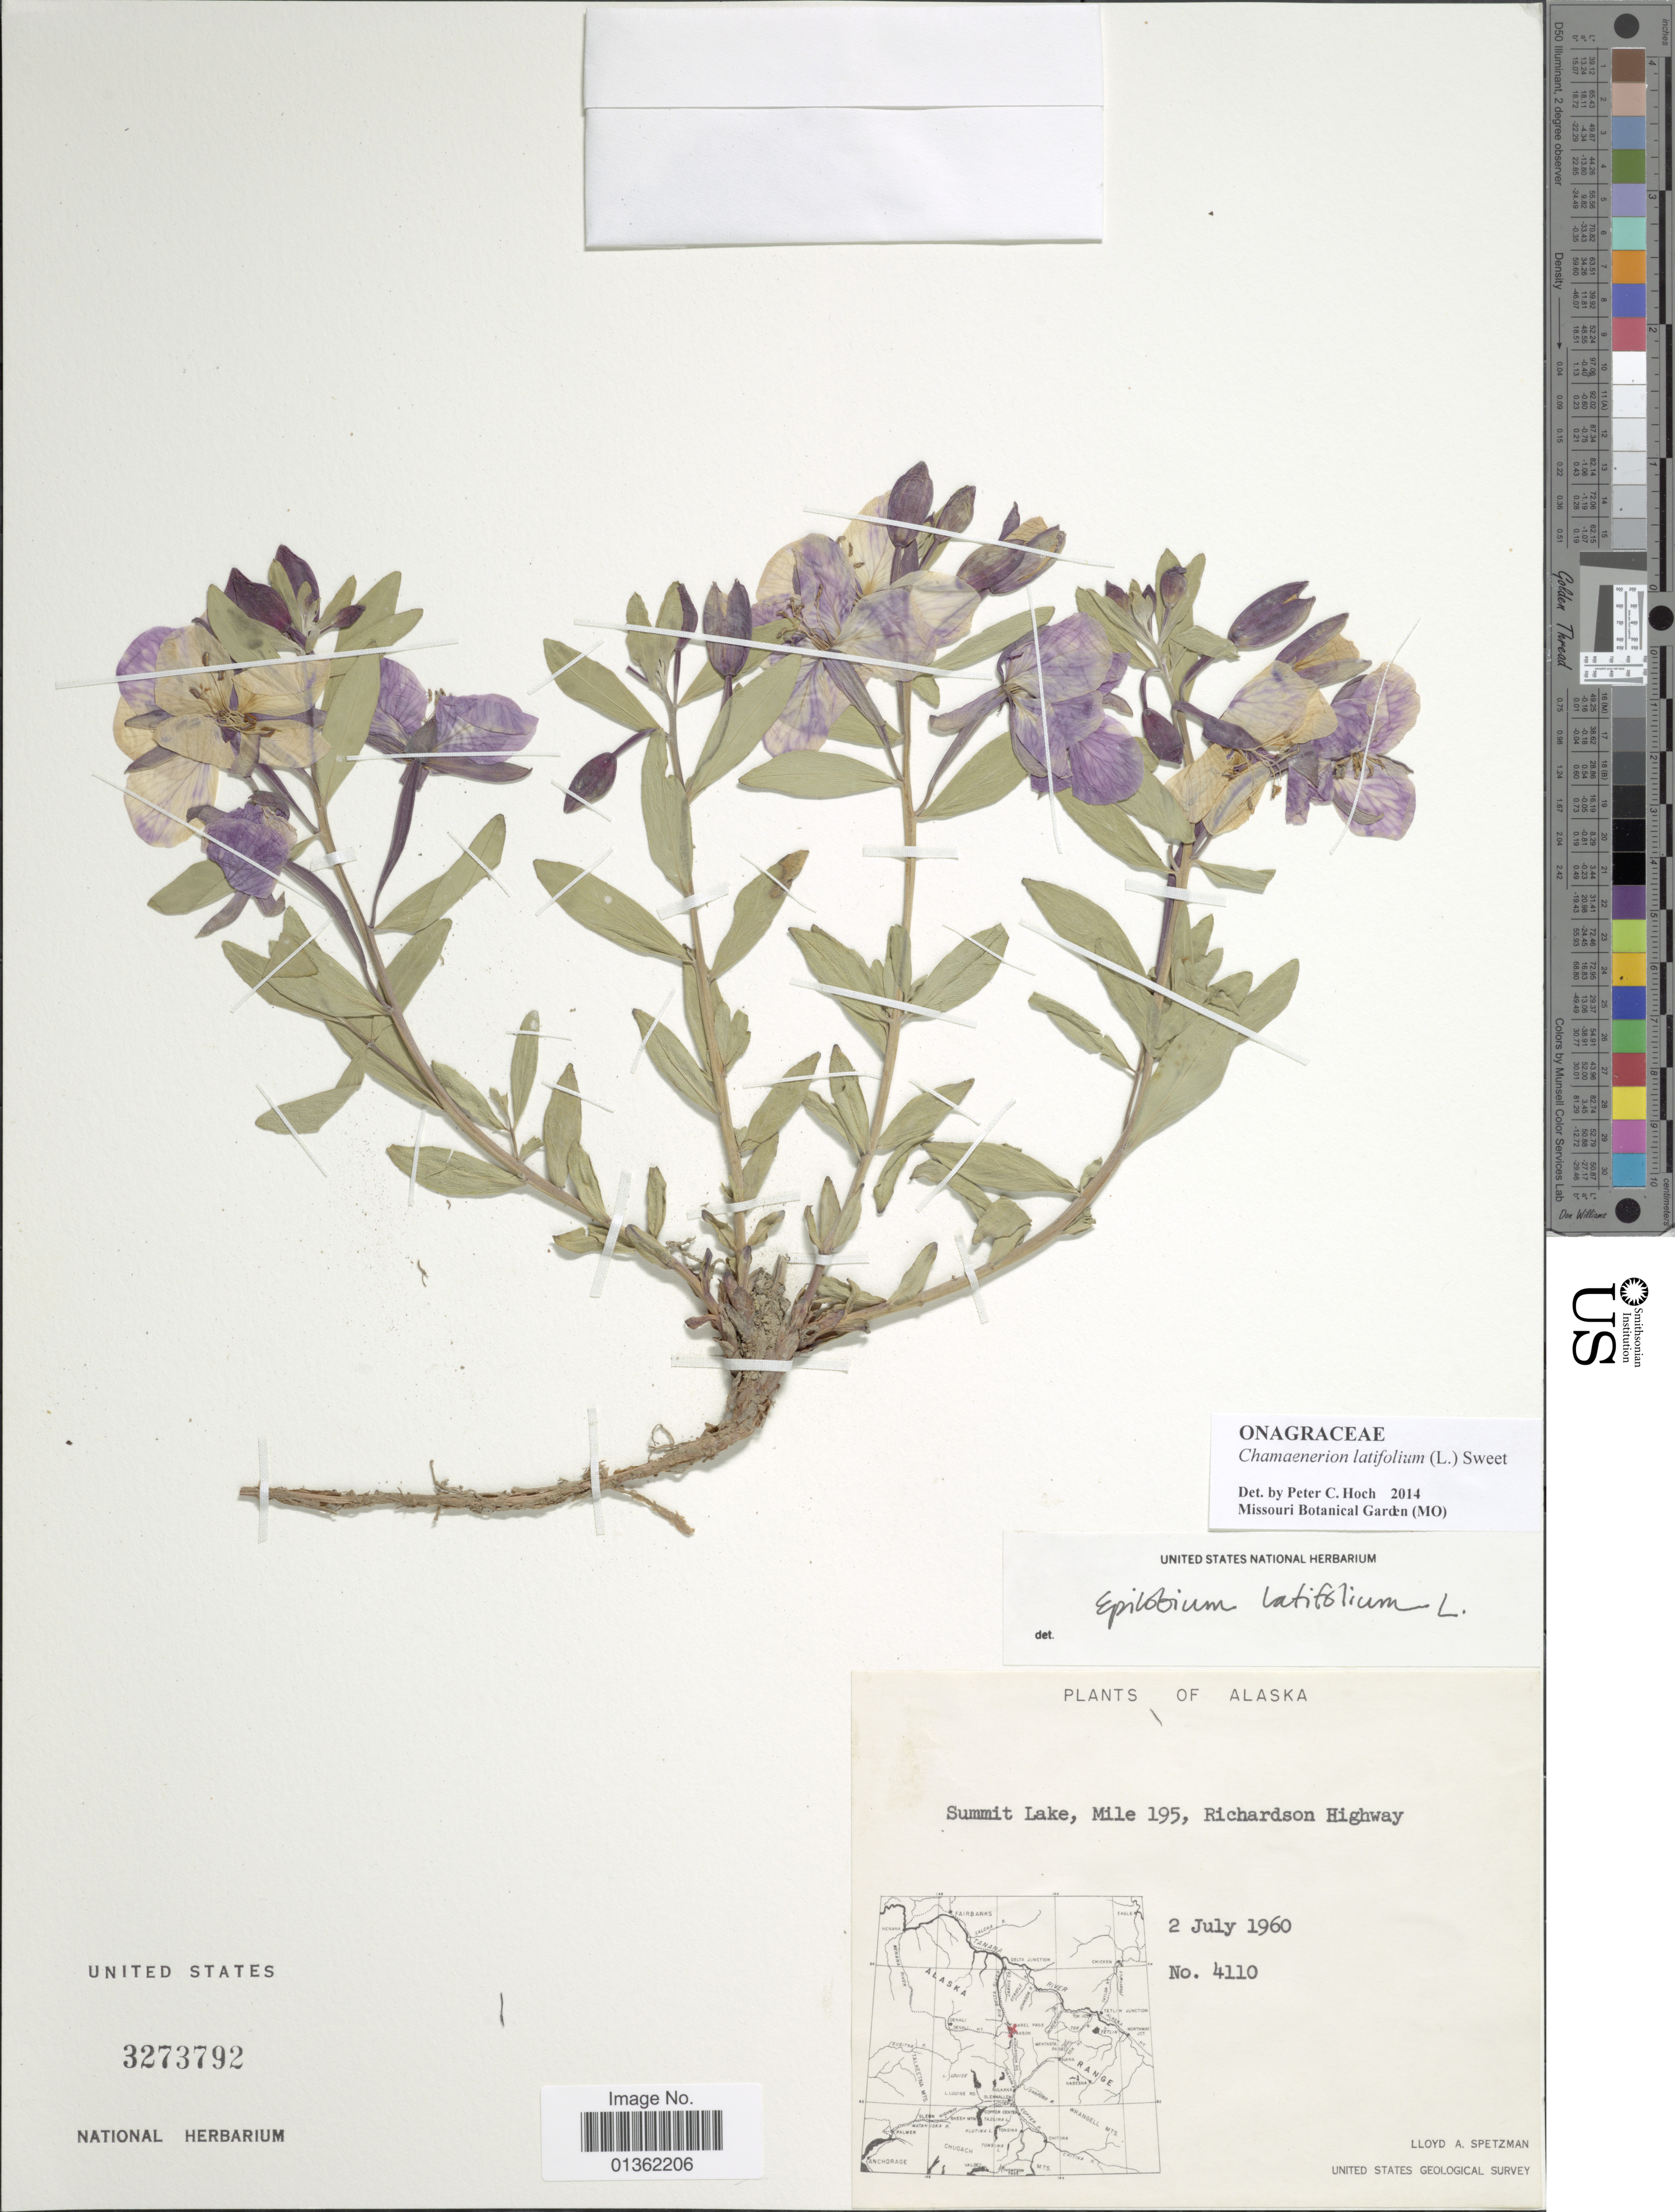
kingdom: Plantae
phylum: Tracheophyta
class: Magnoliopsida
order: Myrtales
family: Onagraceae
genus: Chamaenerion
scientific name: Chamaenerion latifolium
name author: (L.) Th. Fr. & Lange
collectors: L. Spetzman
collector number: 4110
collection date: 1960-07-02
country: United States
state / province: Alaska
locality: Summit Lake, Mile 195, Richardson Highway.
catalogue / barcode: US 3273792